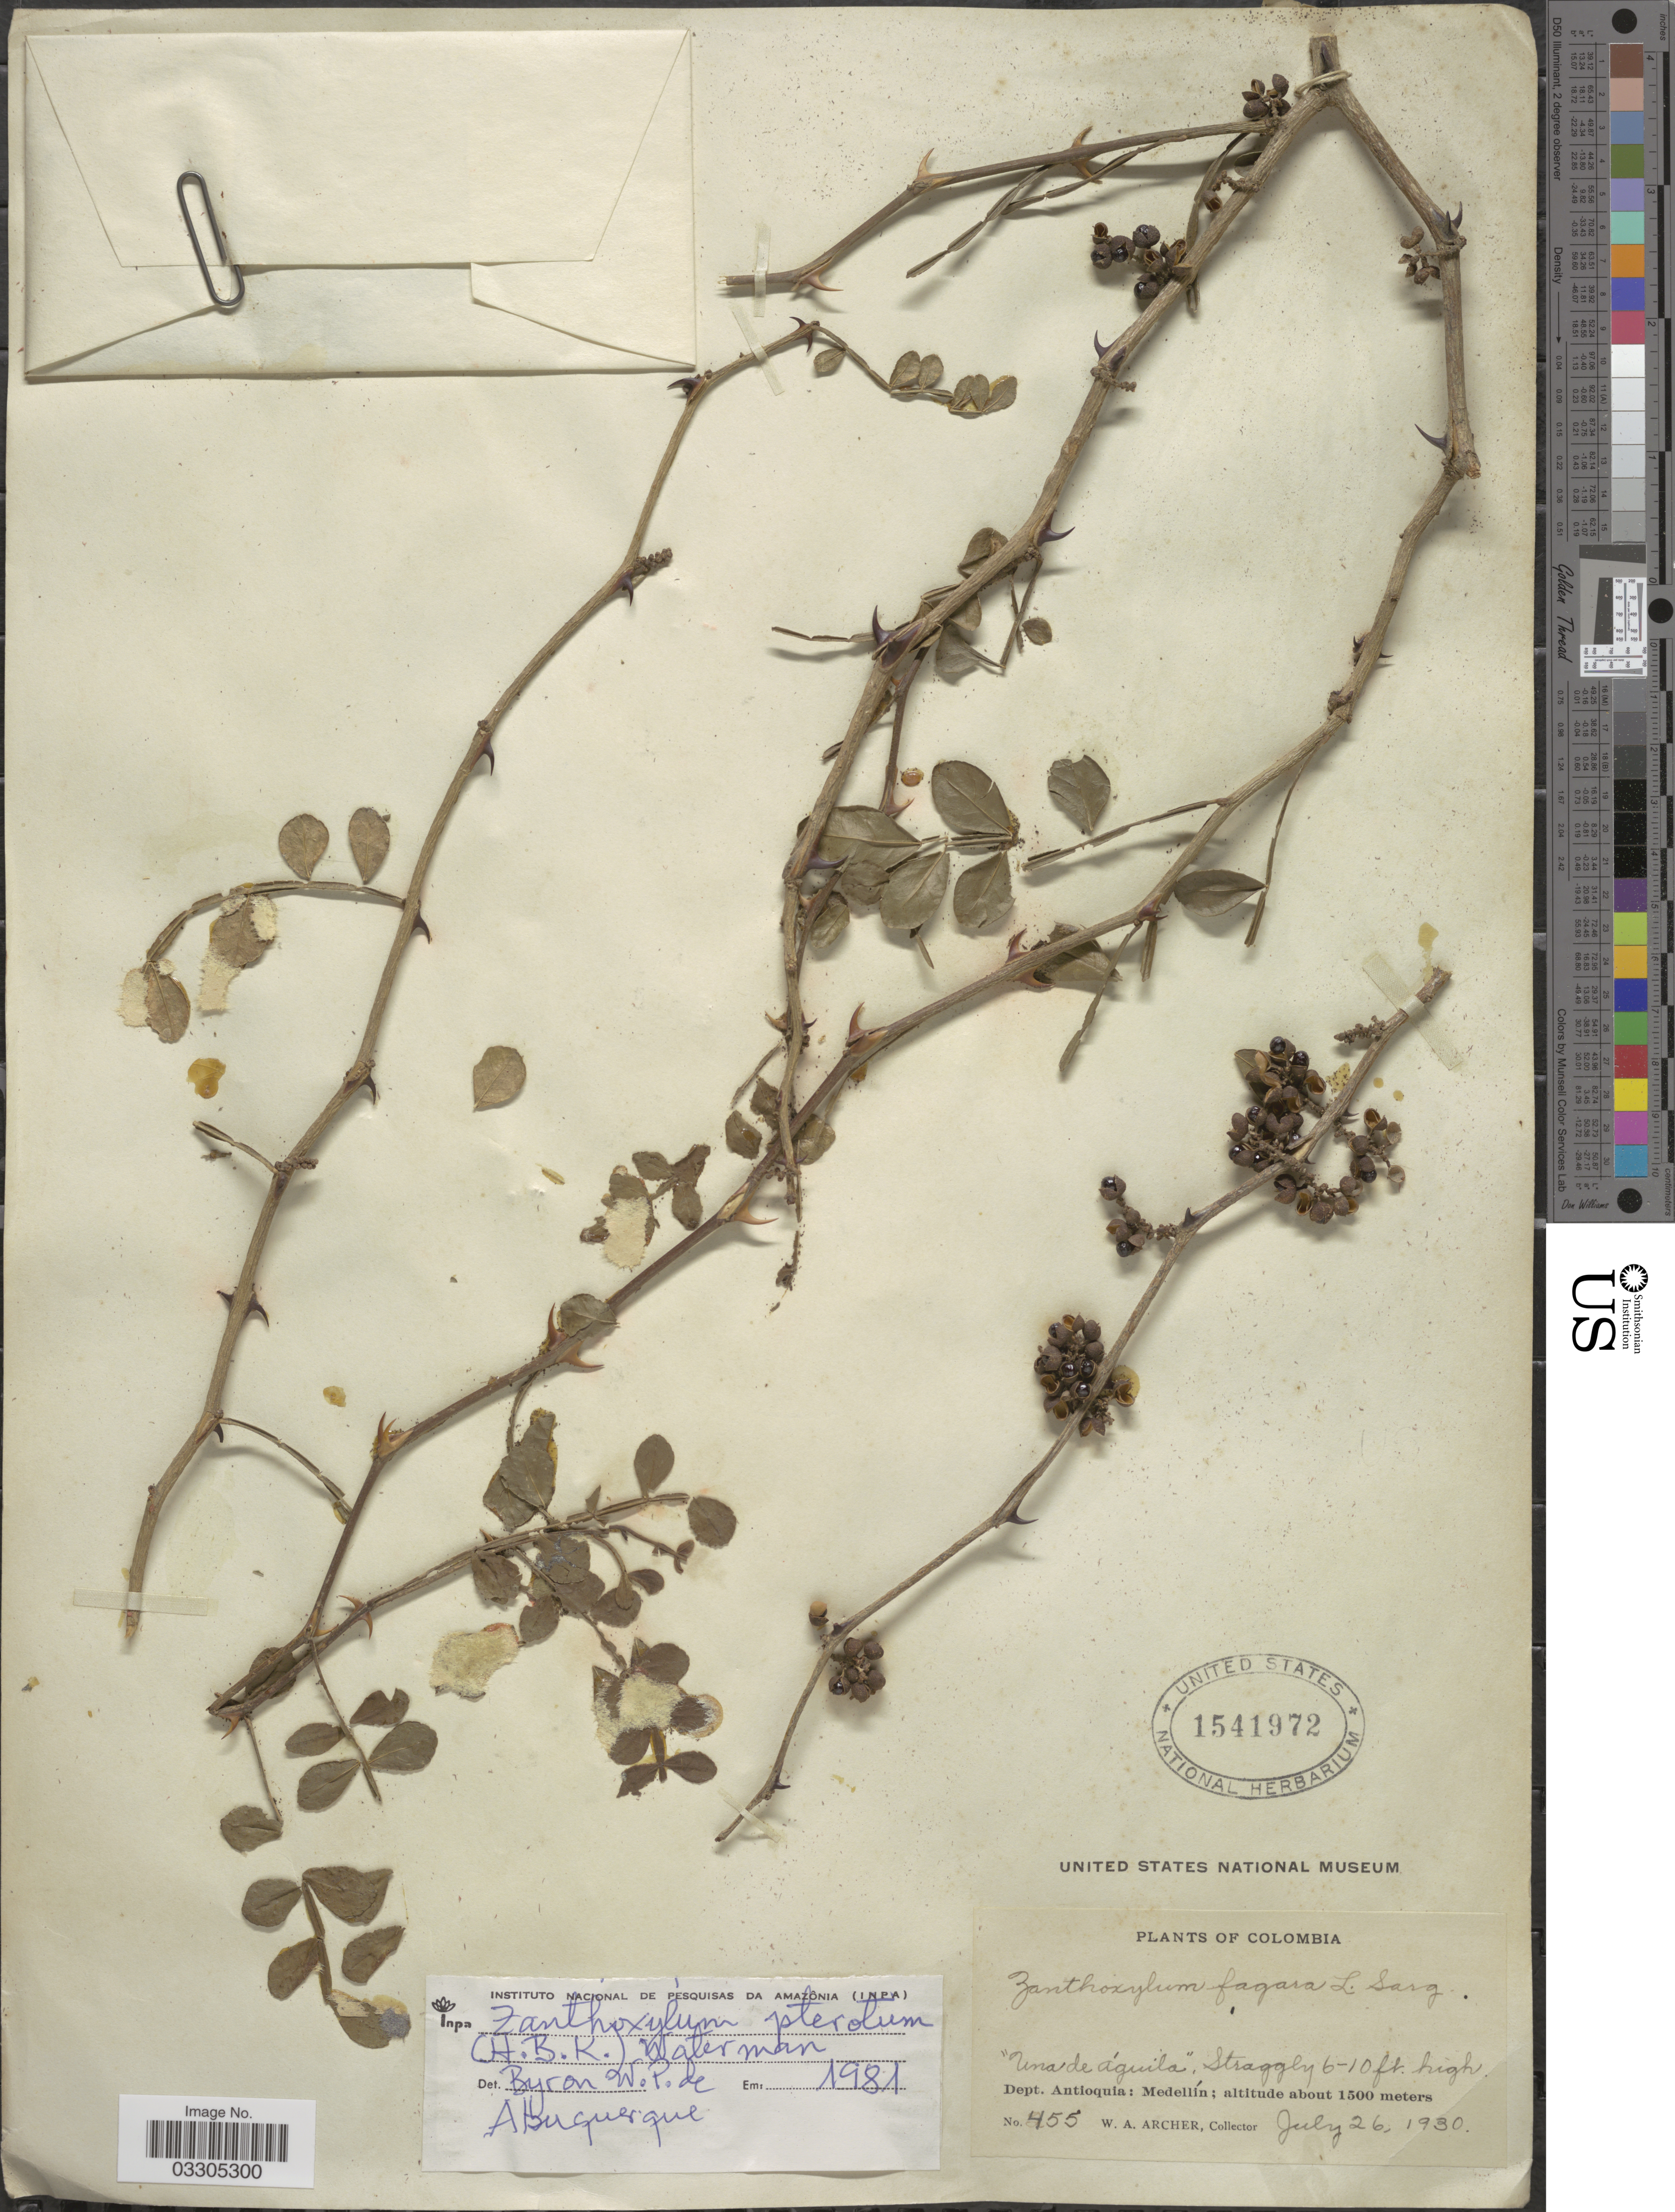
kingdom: Plantae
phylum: Tracheophyta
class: Magnoliopsida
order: Sapindales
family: Rutaceae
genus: Zanthoxylum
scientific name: Zanthoxylum fagara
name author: (L.) Sarg.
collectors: W. Archer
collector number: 455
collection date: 1930-07-26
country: Colombia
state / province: Antioquia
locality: Dept. Antioquia: Medellín.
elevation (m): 1500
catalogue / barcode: US 1541972